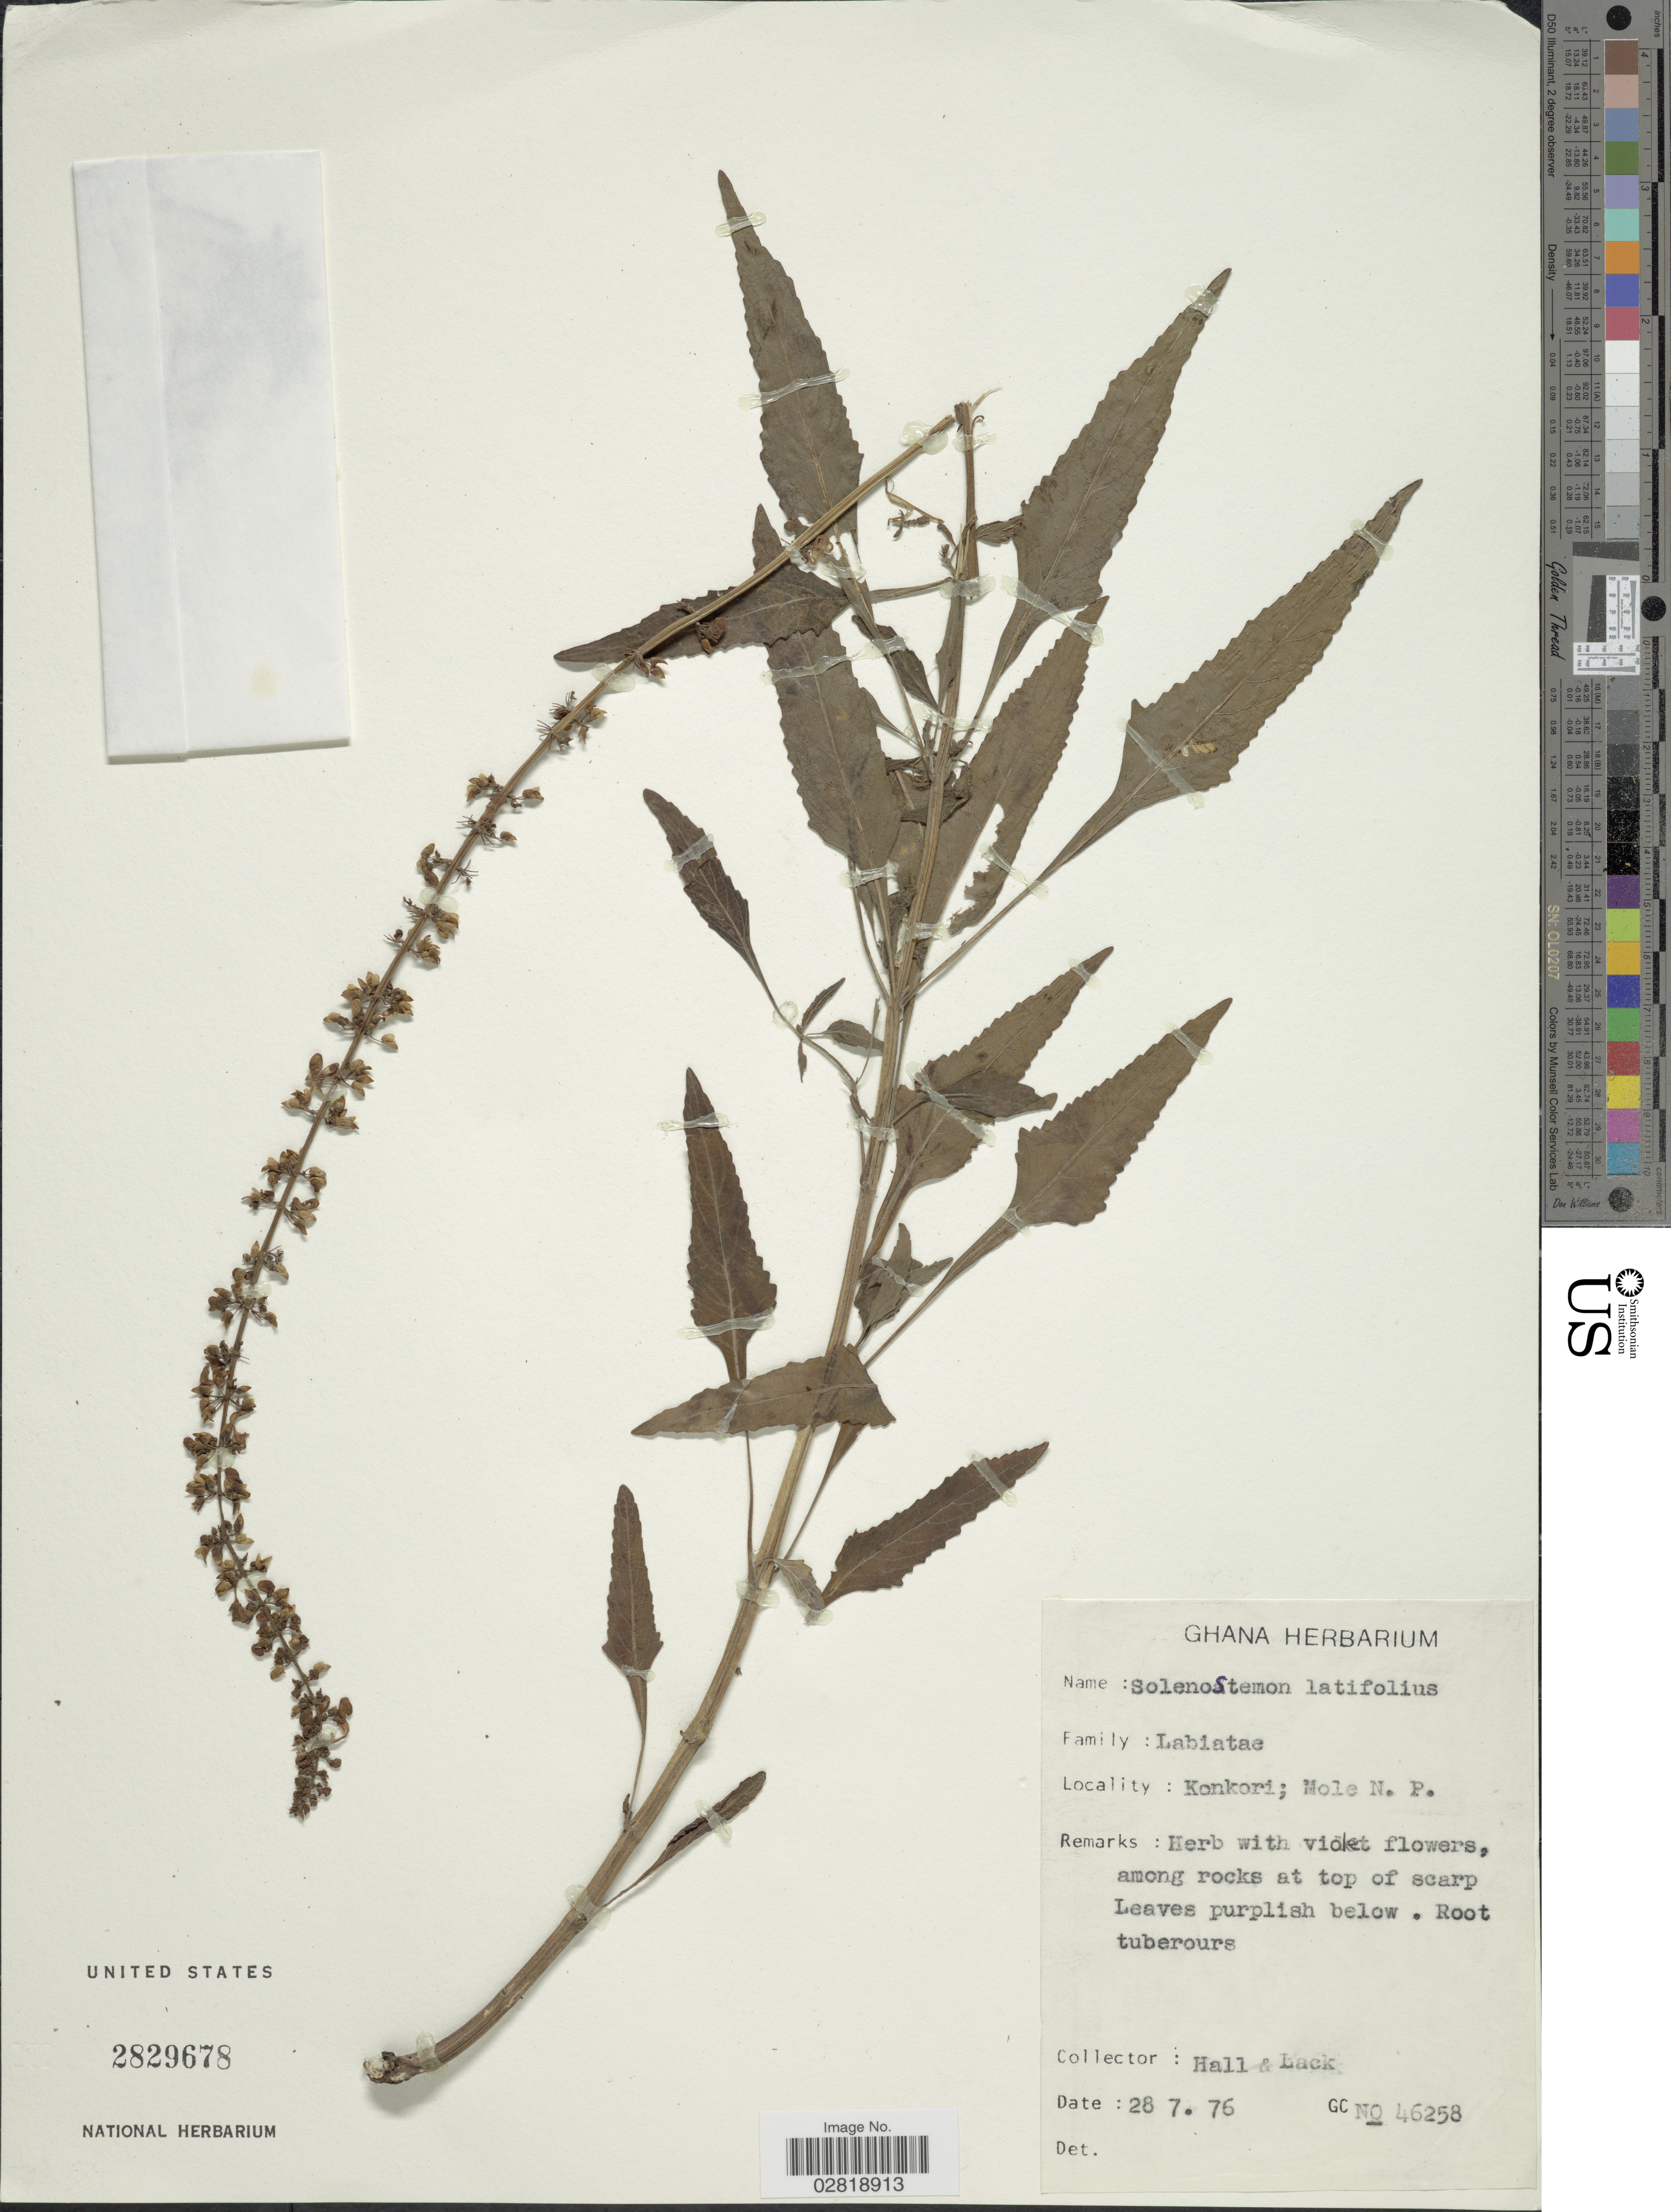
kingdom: Plantae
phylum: Tracheophyta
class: Magnoliopsida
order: Lamiales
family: Lamiaceae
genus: Solenostemon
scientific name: Solenostemon latifolius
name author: (Hochst. ex Benth.) J.K. Morton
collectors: -- Hall & Lack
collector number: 46258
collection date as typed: Transcribed d/m/y: 28/7/76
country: Ghana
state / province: Northern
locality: Konkori, Mole N. P.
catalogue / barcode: US 2829678